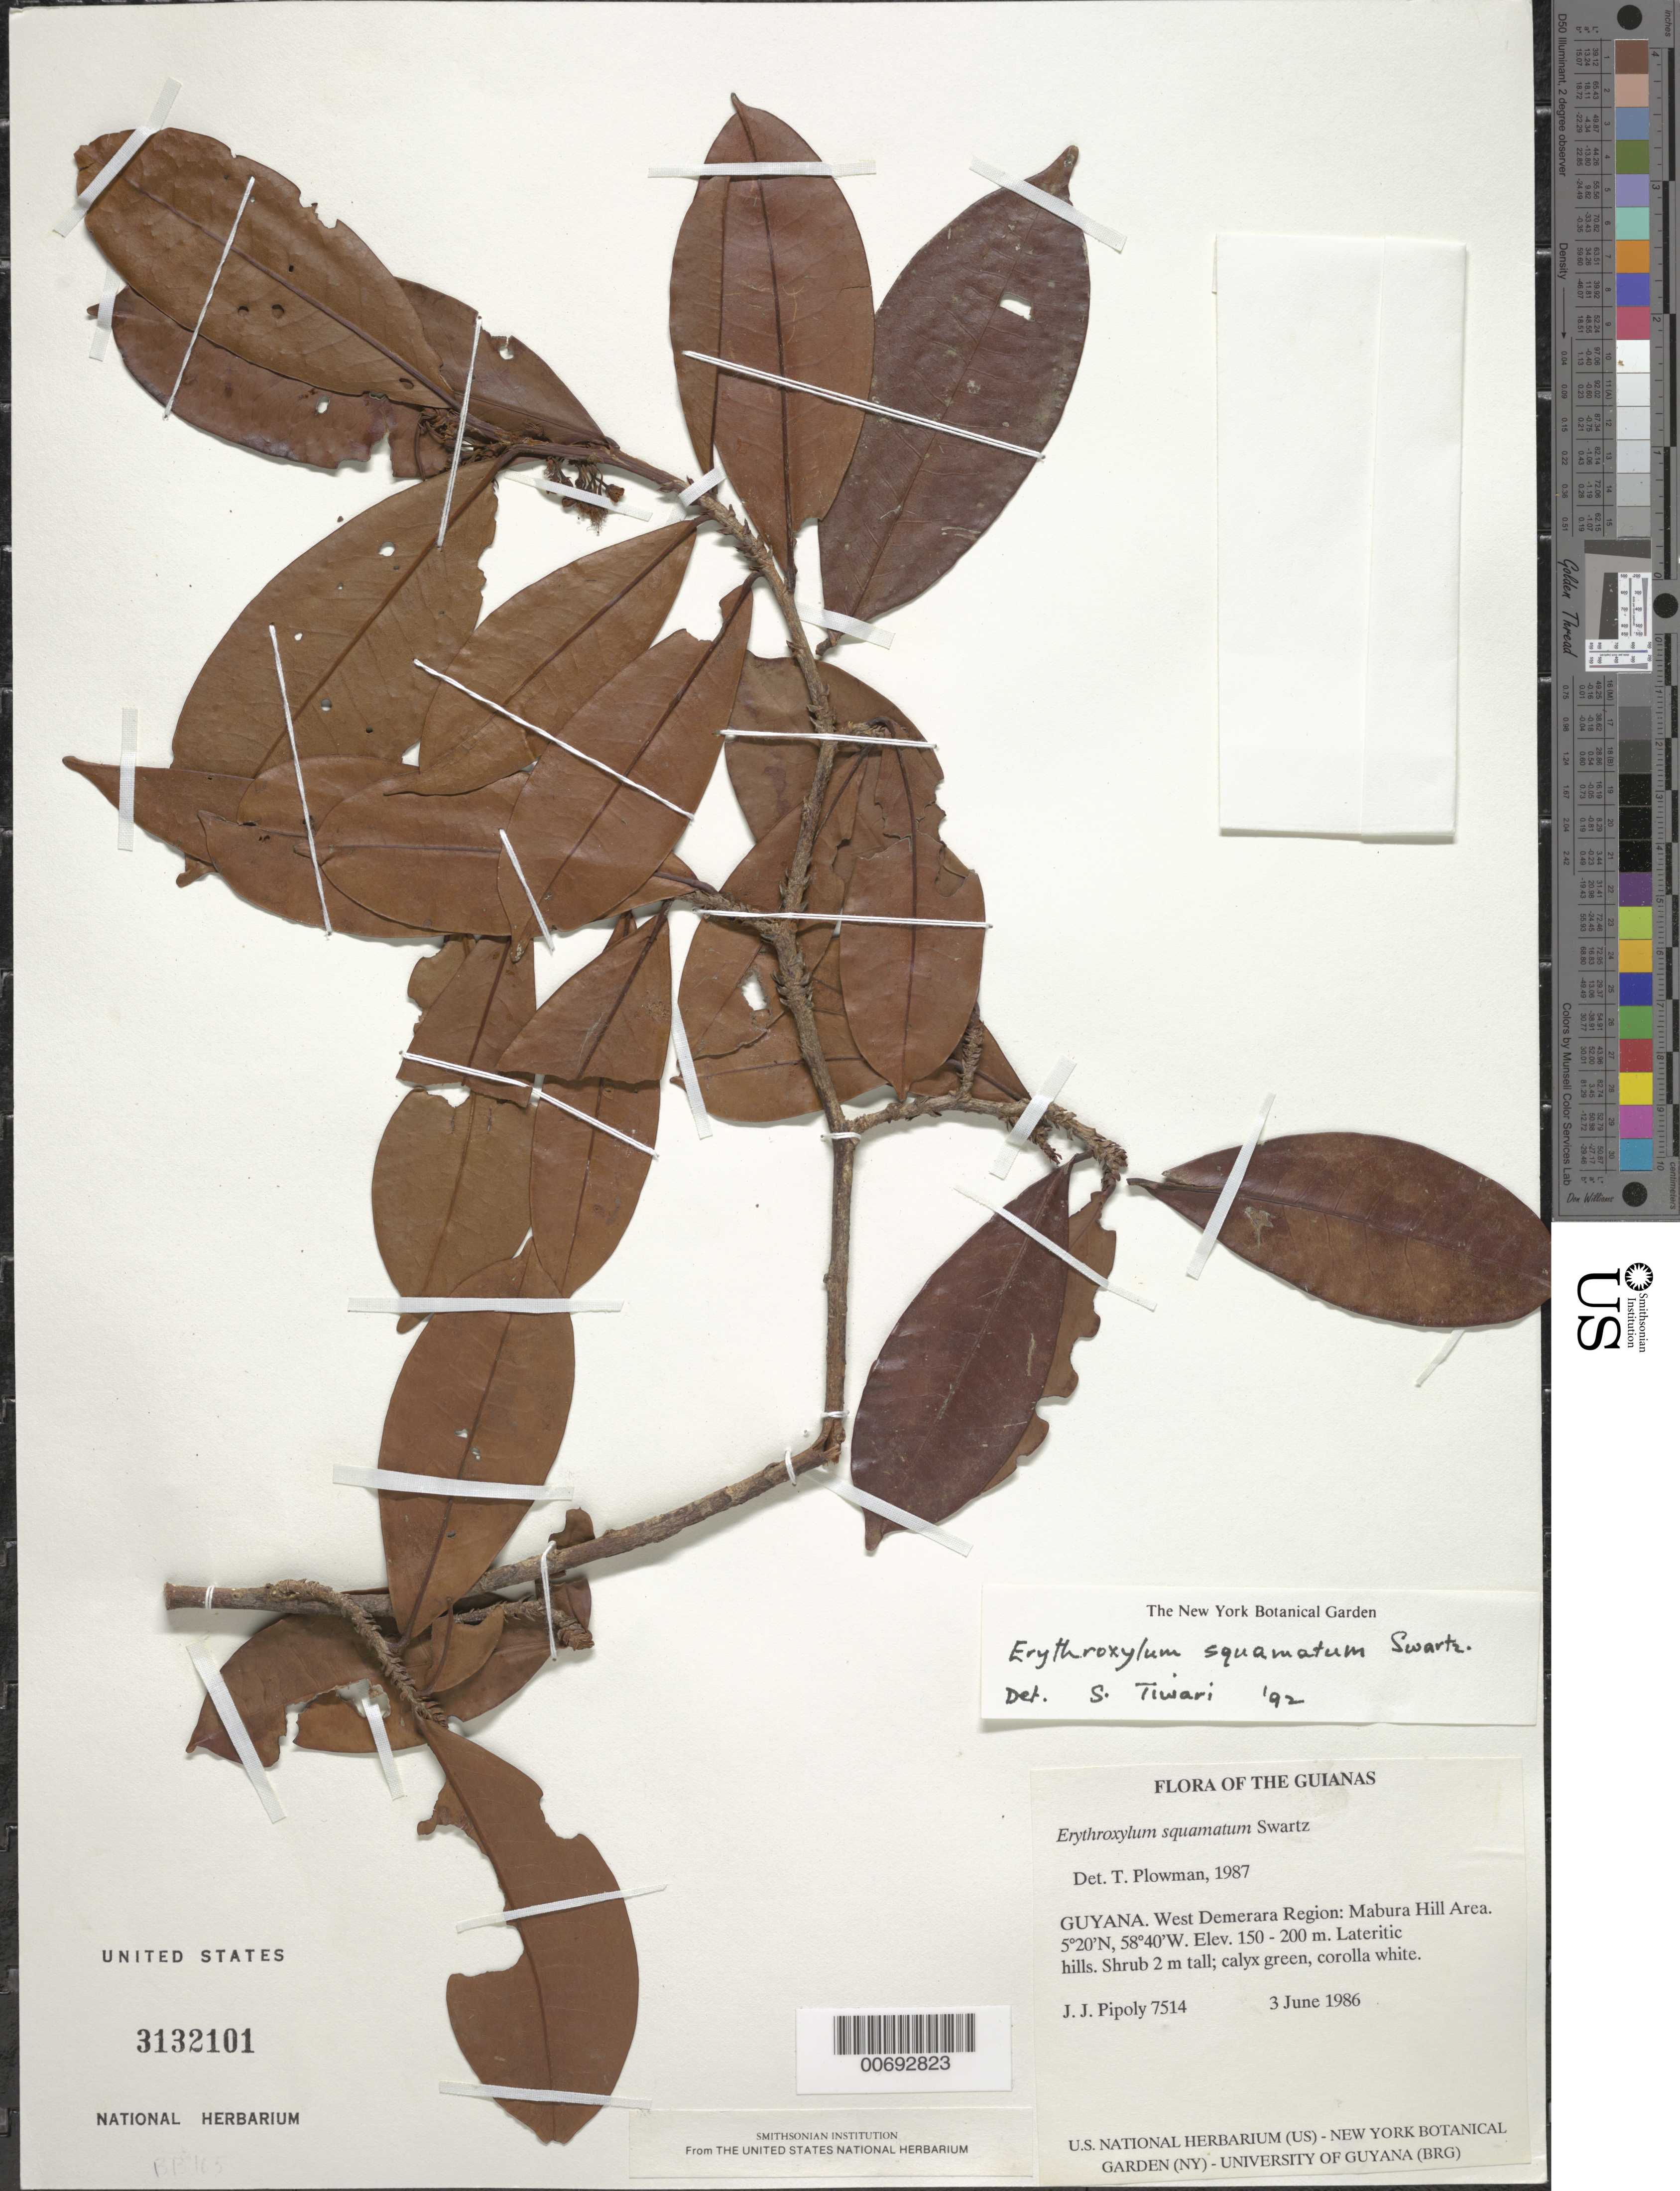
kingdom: Plantae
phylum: Tracheophyta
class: Magnoliopsida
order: Malpighiales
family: Erythroxylaceae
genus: Erythroxylum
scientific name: Erythroxylum squamatum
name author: Sw.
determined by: Plowman, Timothy C.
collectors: J. J. Pipoly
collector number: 7514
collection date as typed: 3 June 1986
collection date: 1986-06-03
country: Guyana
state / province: U. Demerara-Berbice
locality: Mabura Hill area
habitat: Lateritic hills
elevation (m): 50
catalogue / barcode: US 3132101